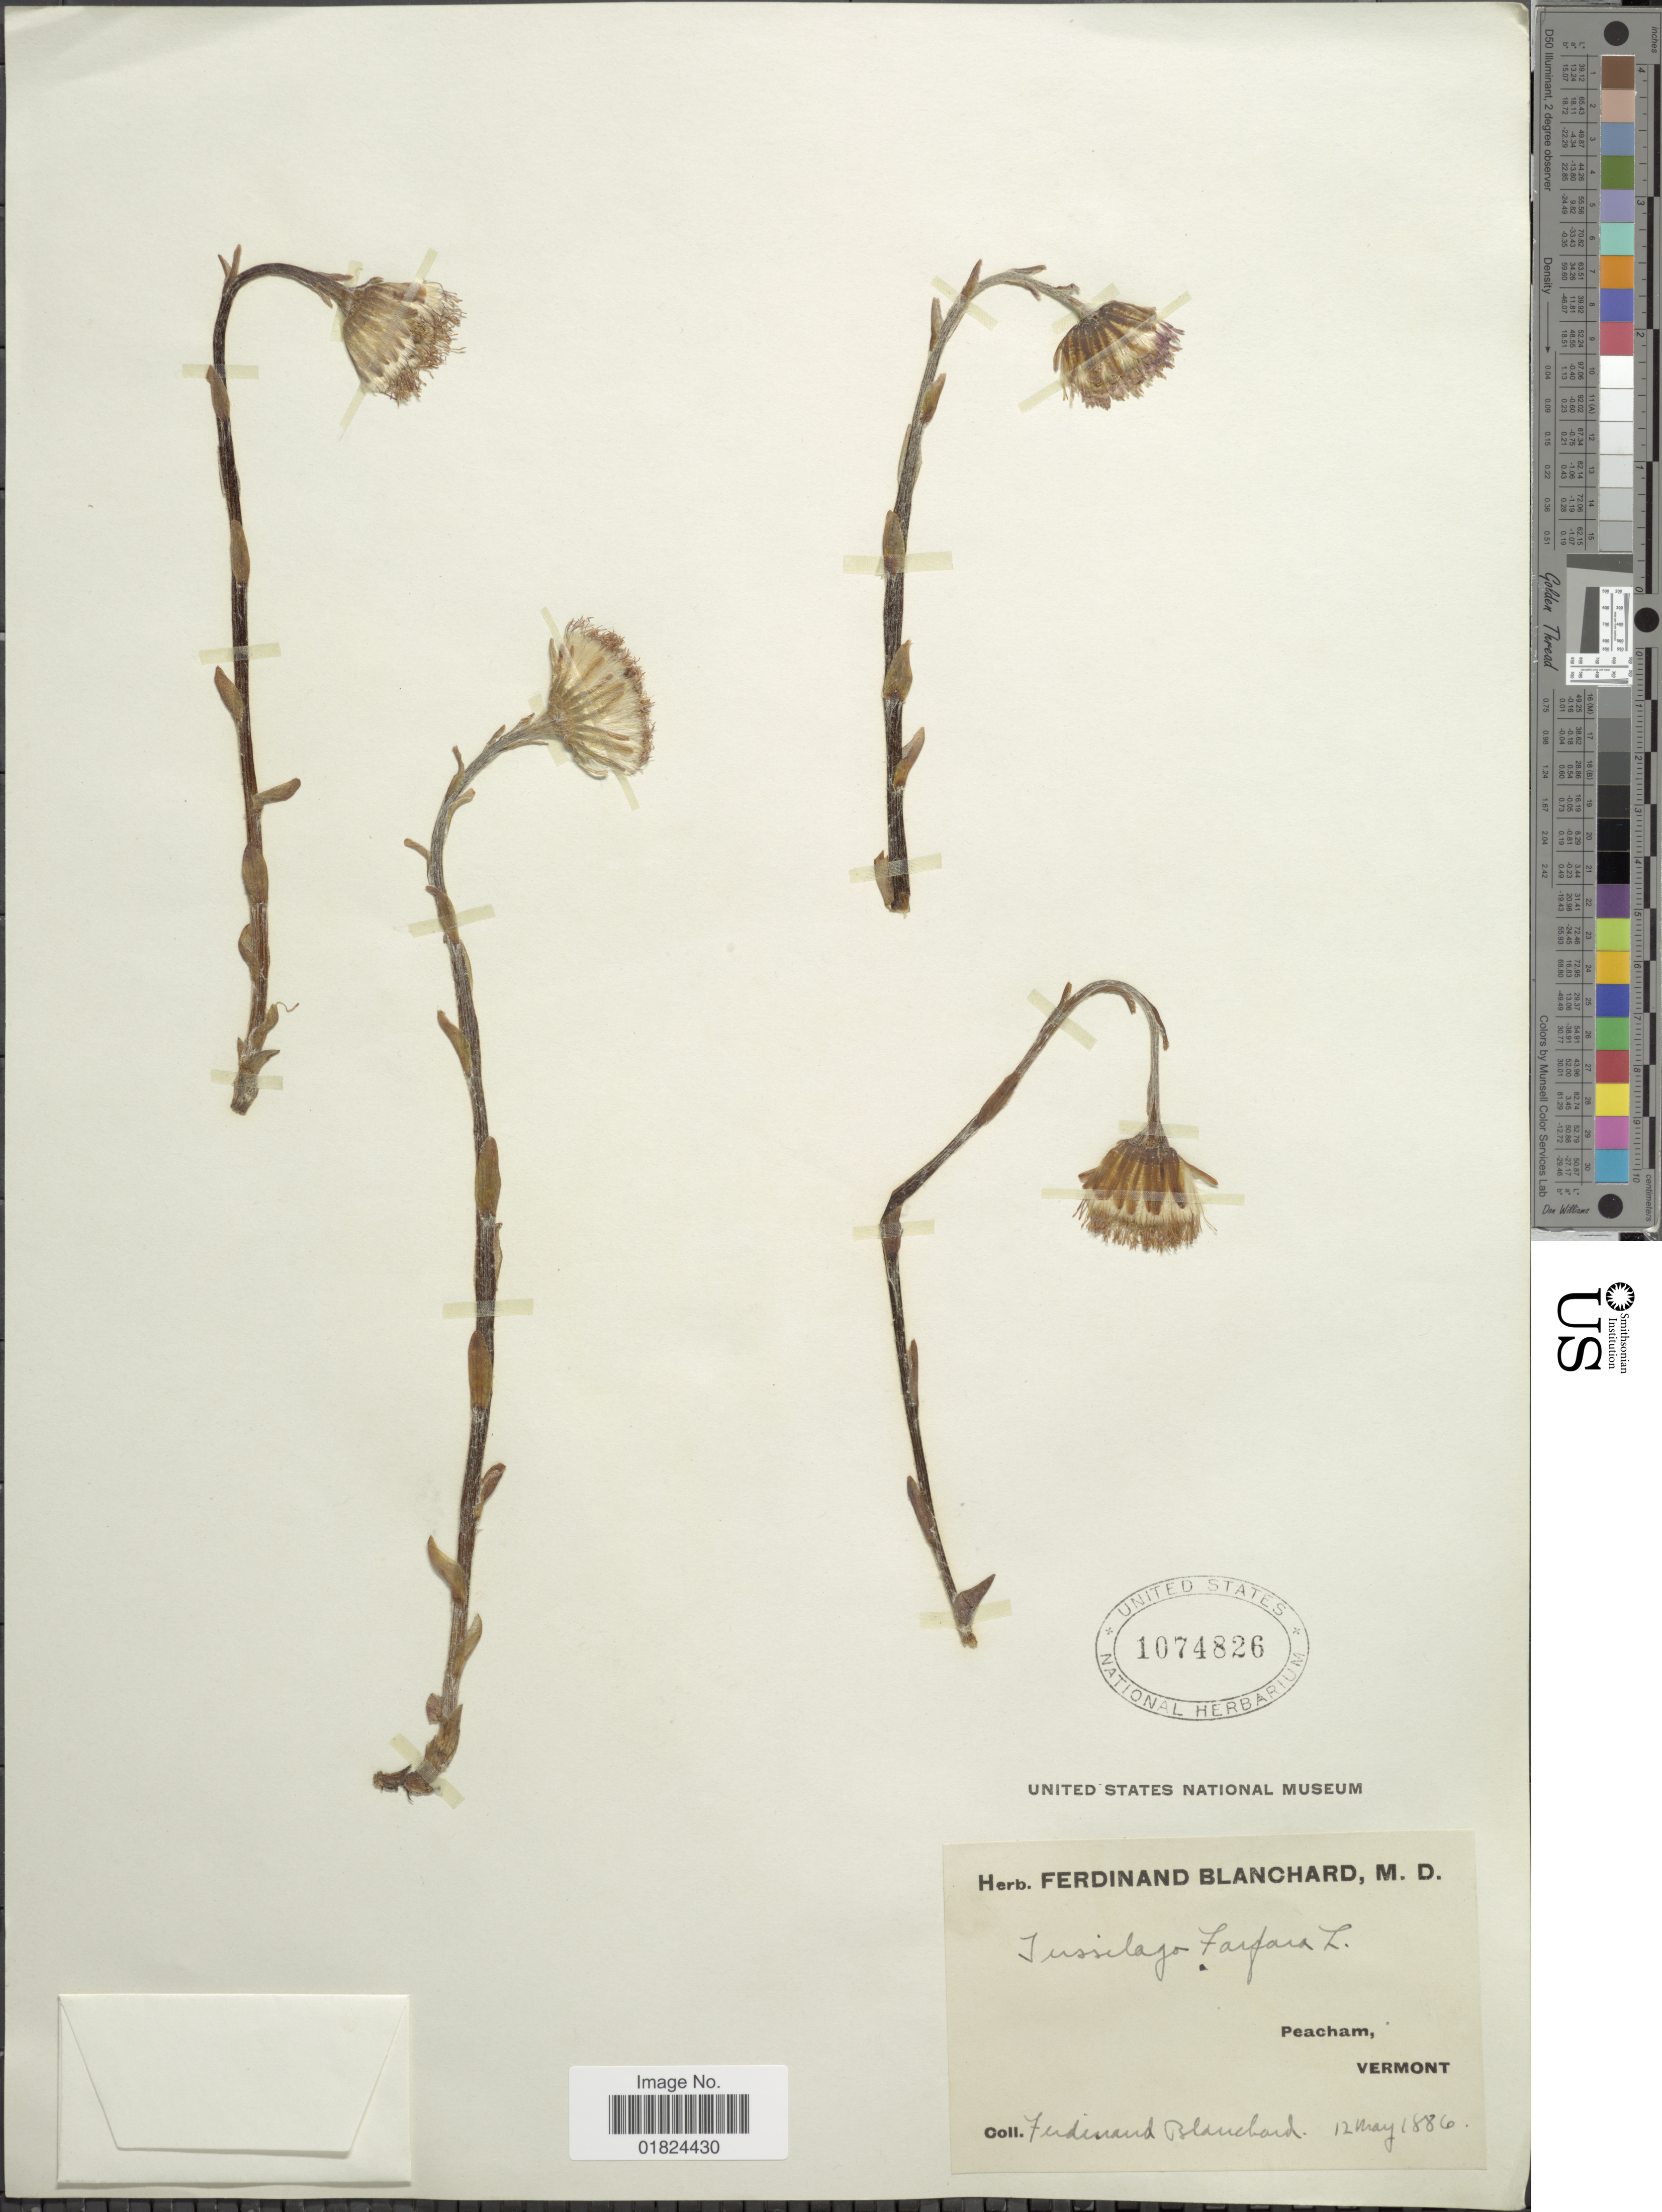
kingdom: Plantae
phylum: Tracheophyta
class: Magnoliopsida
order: Asterales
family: Asteraceae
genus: Tussilago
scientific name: Tussilago farfara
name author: L.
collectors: F. Blanchard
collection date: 1886-05-12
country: United States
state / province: Vermont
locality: Peacham.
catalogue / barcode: US 1074826